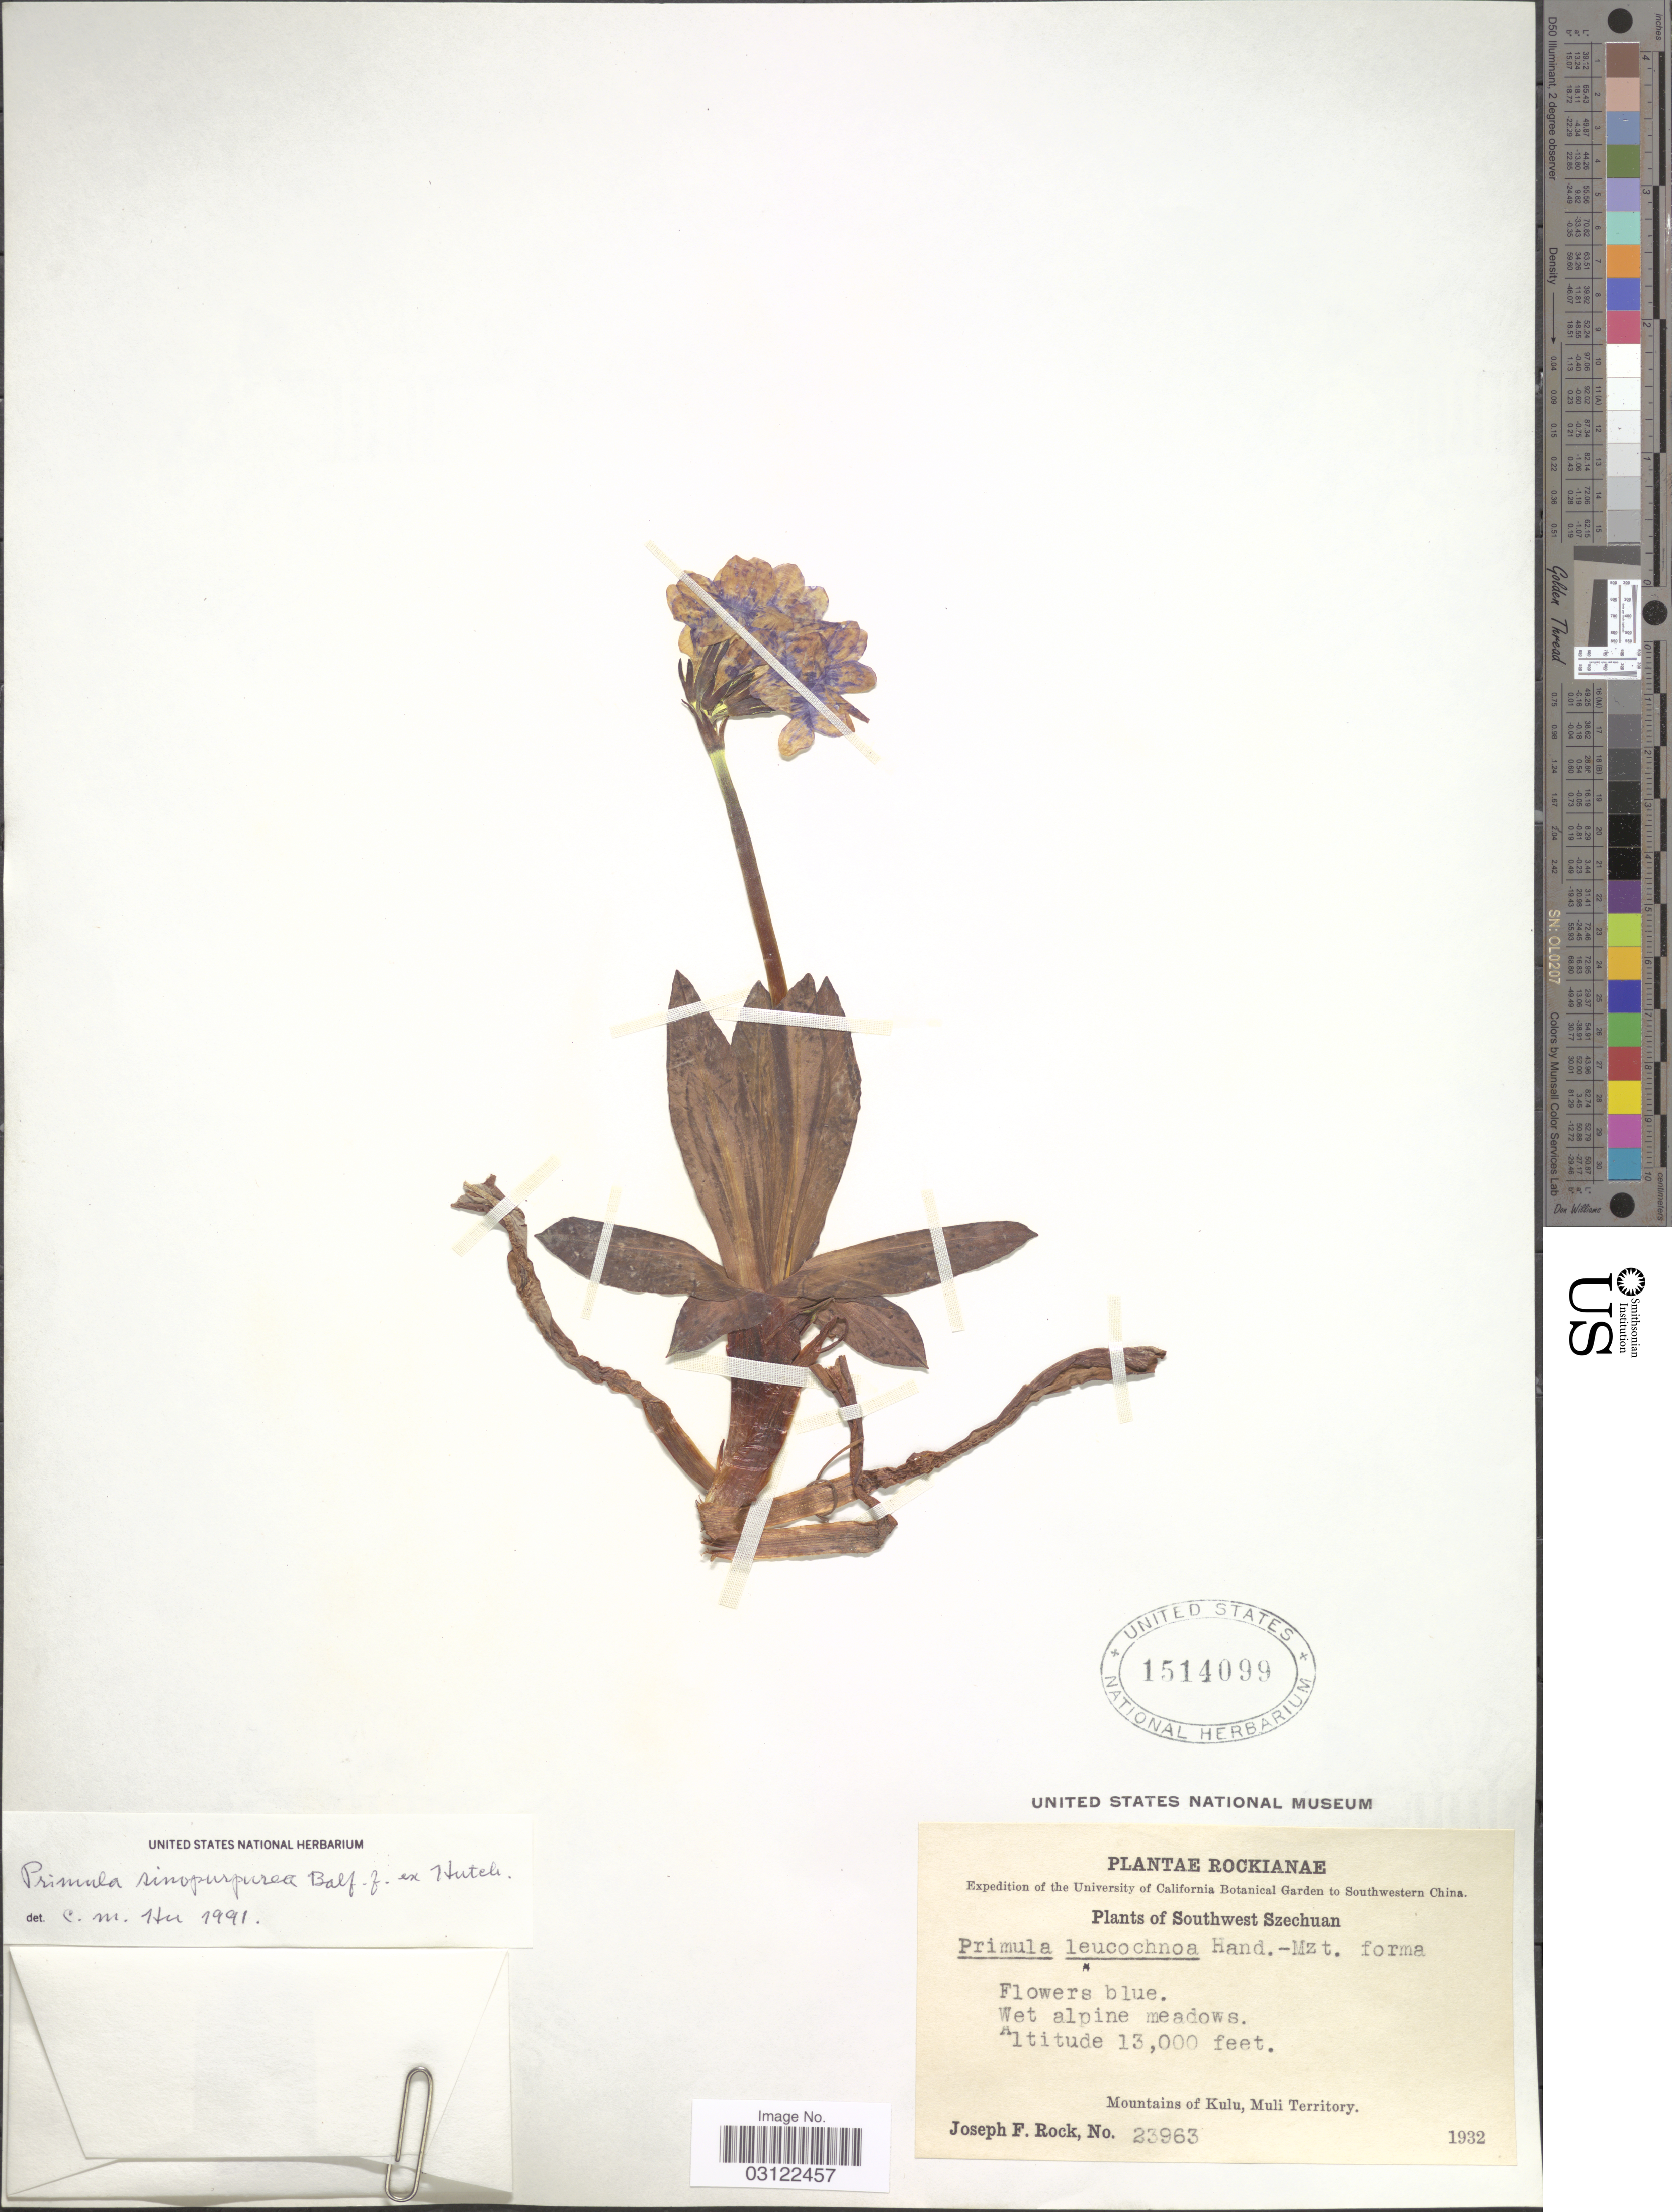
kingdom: Plantae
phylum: Tracheophyta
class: Magnoliopsida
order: Ericales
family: Primulaceae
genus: Primula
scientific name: Primula sinopurpurea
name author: Balf. f. ex Hutch.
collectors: J. F. Rock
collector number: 23963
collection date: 1932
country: China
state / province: Sichuan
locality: Southwestern China. Southwest Szechuan. Mountains of Kulu, Muli Territory.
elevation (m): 3962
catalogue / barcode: US 1514099